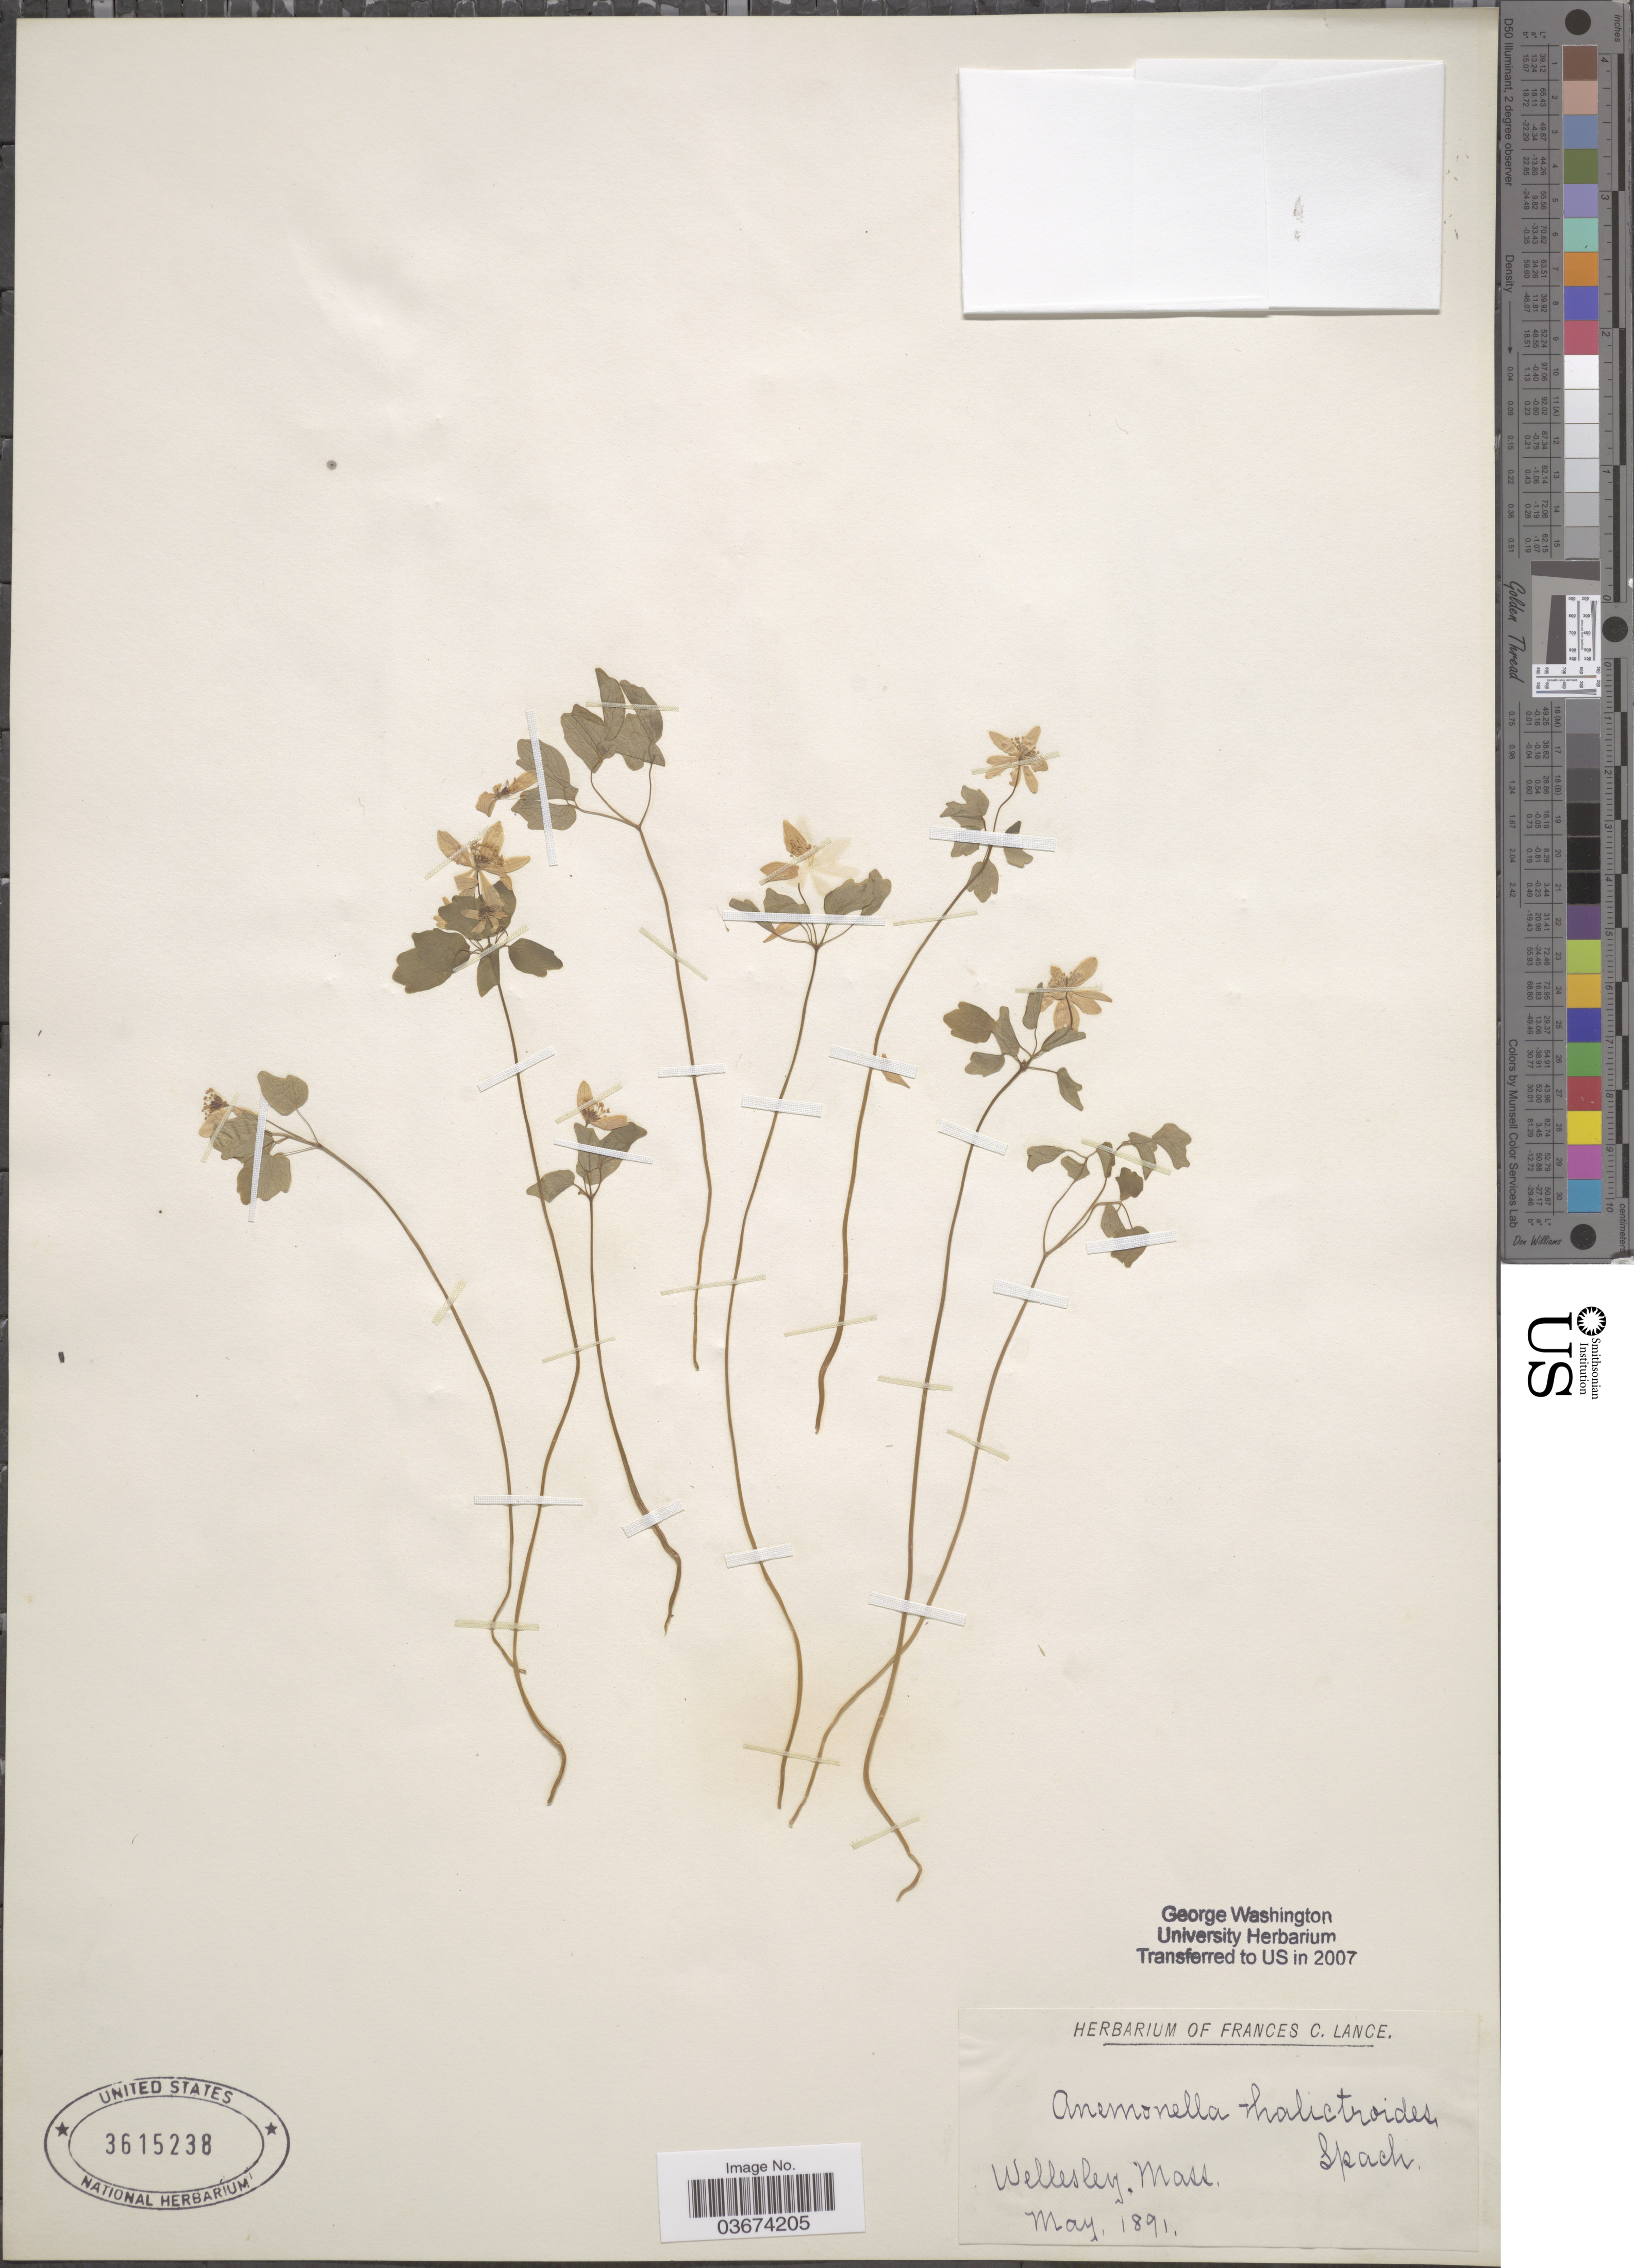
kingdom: Plantae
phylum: Tracheophyta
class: Magnoliopsida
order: Ranunculales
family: Ranunculaceae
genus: Thalictrum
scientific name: Thalictrum thalictroides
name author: (L.) A.J. Eames & B. Boivin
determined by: Strong, M. T., (US), Smithsonian Institution - National Museum of Natural History (UNITED STATES)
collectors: ex herb. Frances C. Lance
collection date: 1891-05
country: United States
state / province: Massachusetts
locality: Wellesley.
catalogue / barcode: US 3615238